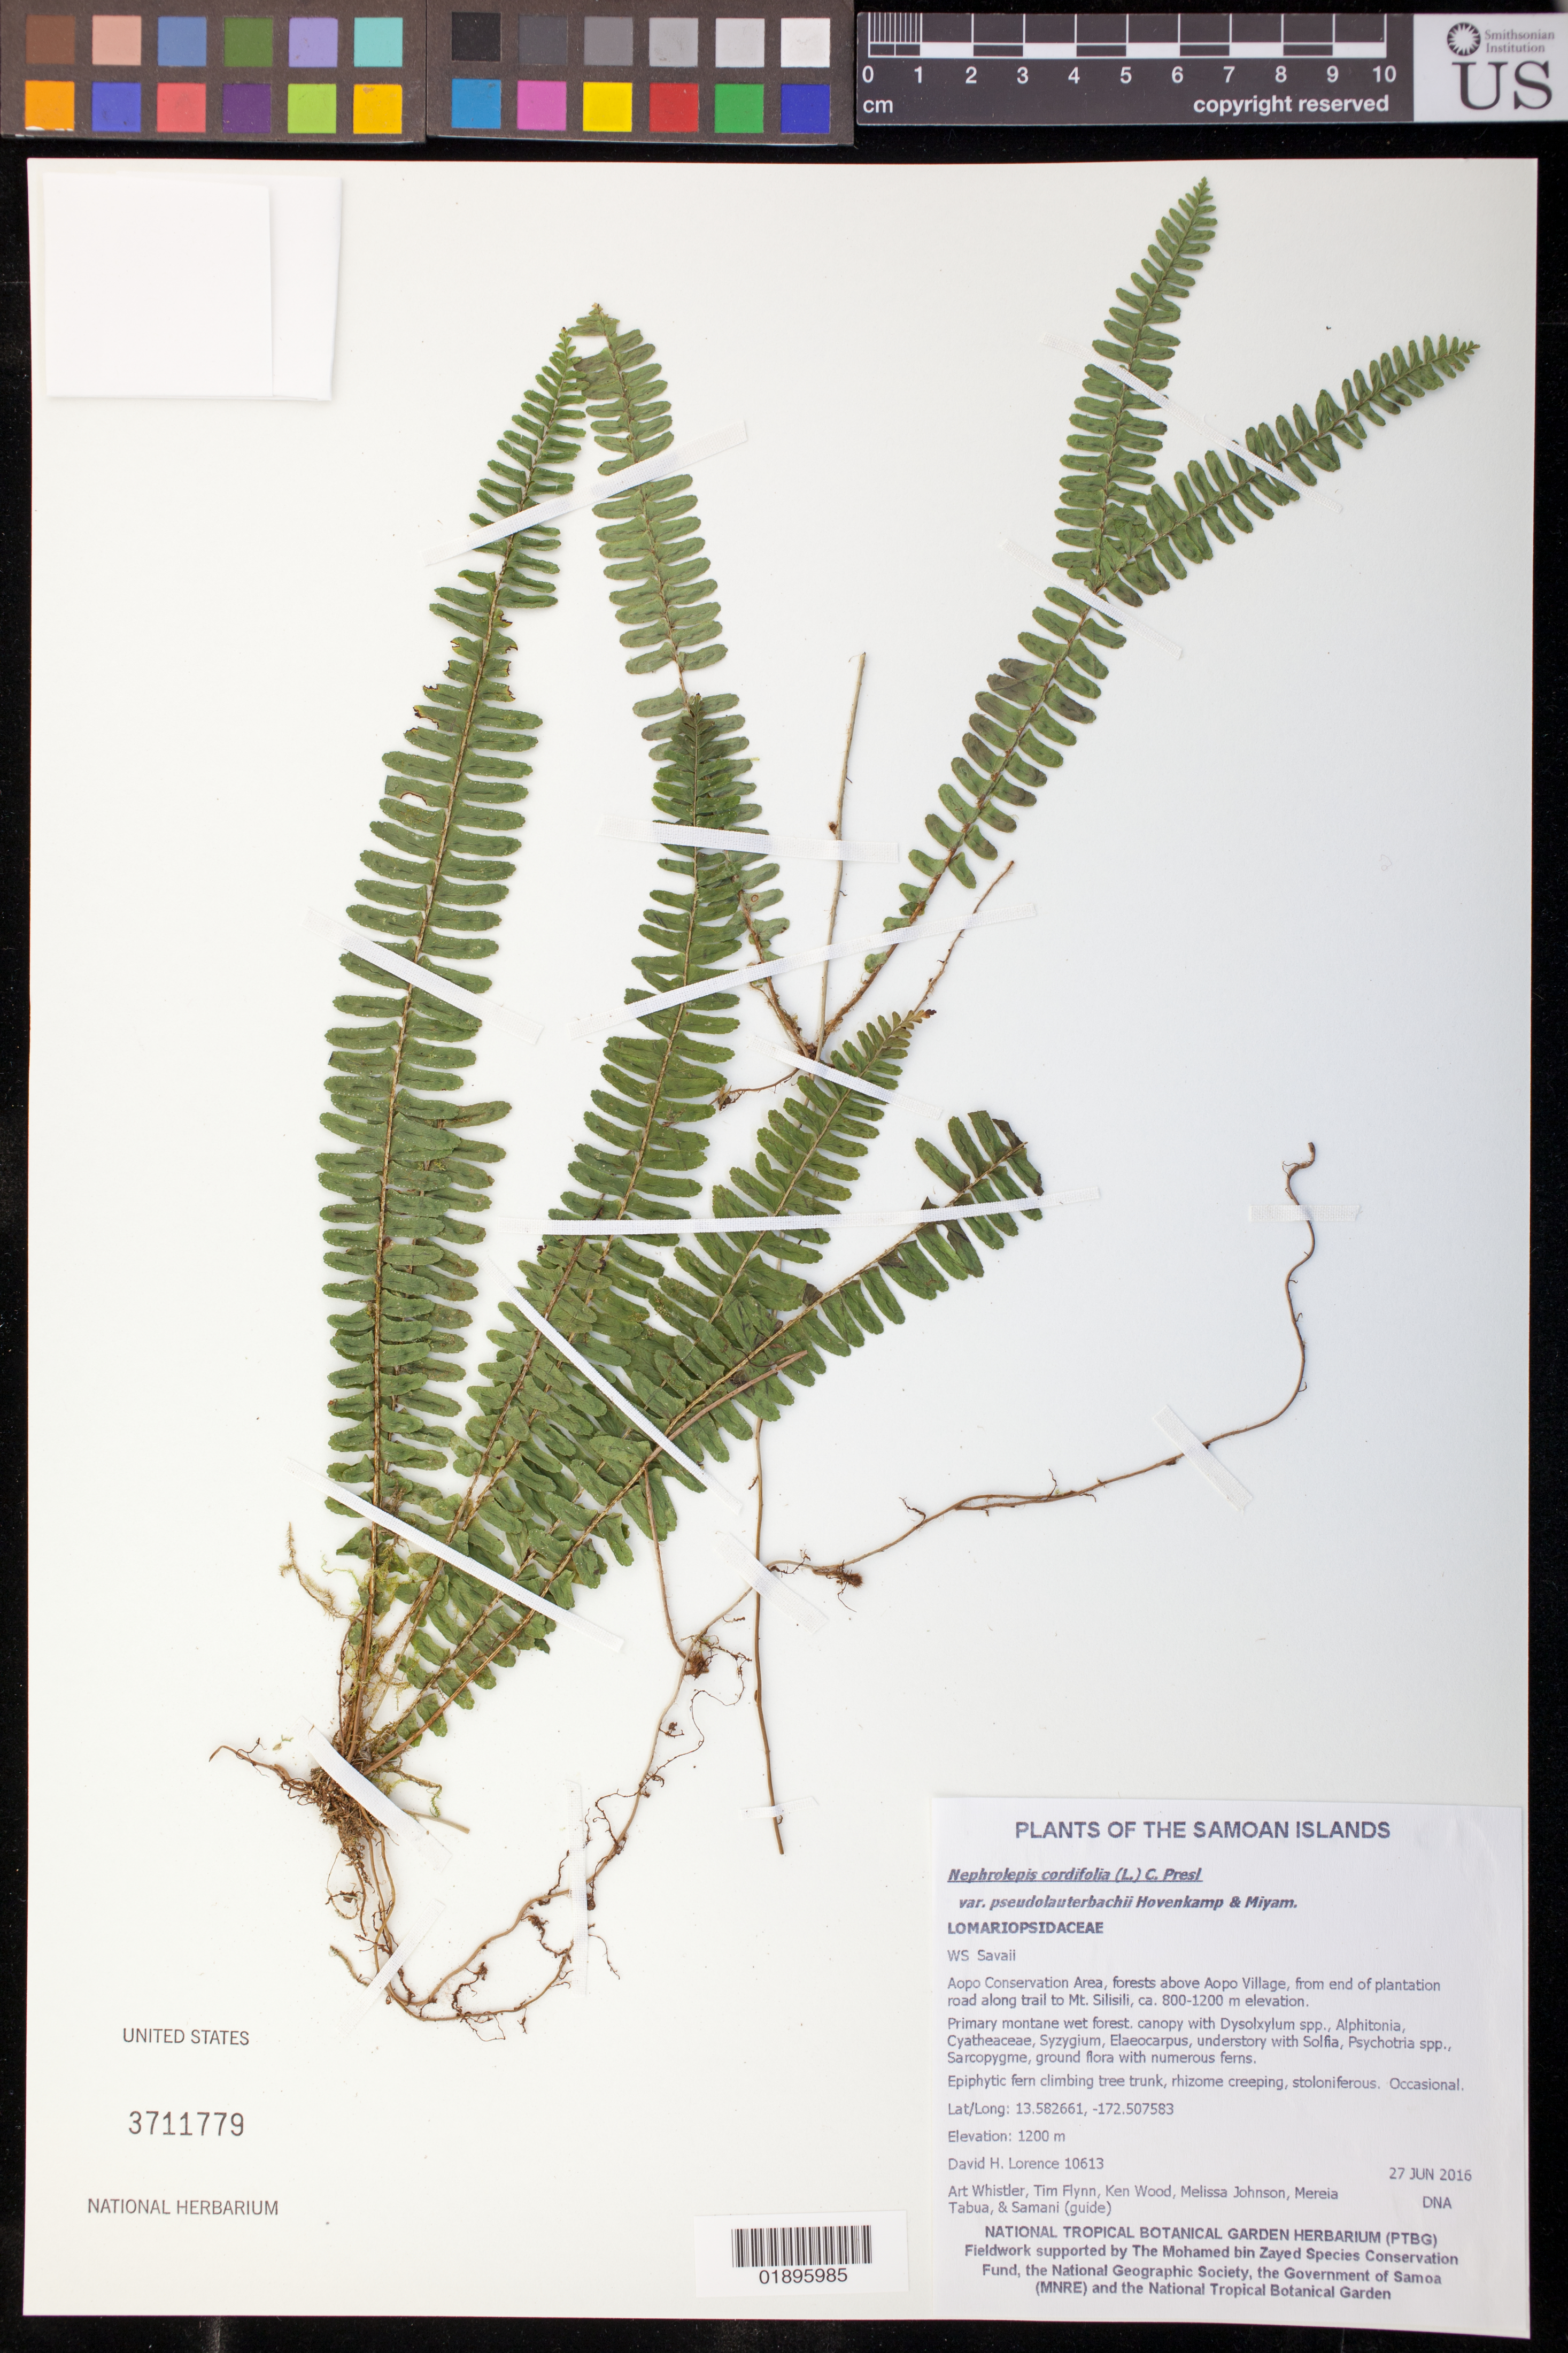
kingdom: Plantae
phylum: Tracheophyta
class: Polypodiopsida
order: Polypodiales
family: Nephrolepidaceae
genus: Nephrolepis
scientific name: Nephrolepis cordifolia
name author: (L.) C. Presl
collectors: D. Lorence, A. Whistler, J. Atherton, F. Enoka & J. Pisi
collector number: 10613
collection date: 2016-06-27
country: Samoa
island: Savai'i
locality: Aopo Conservation Area, forests above Aopo Village, from end of plantation road along trail to Mt. Silisili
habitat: Primary montane wet forest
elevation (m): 1200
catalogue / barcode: US 3711779